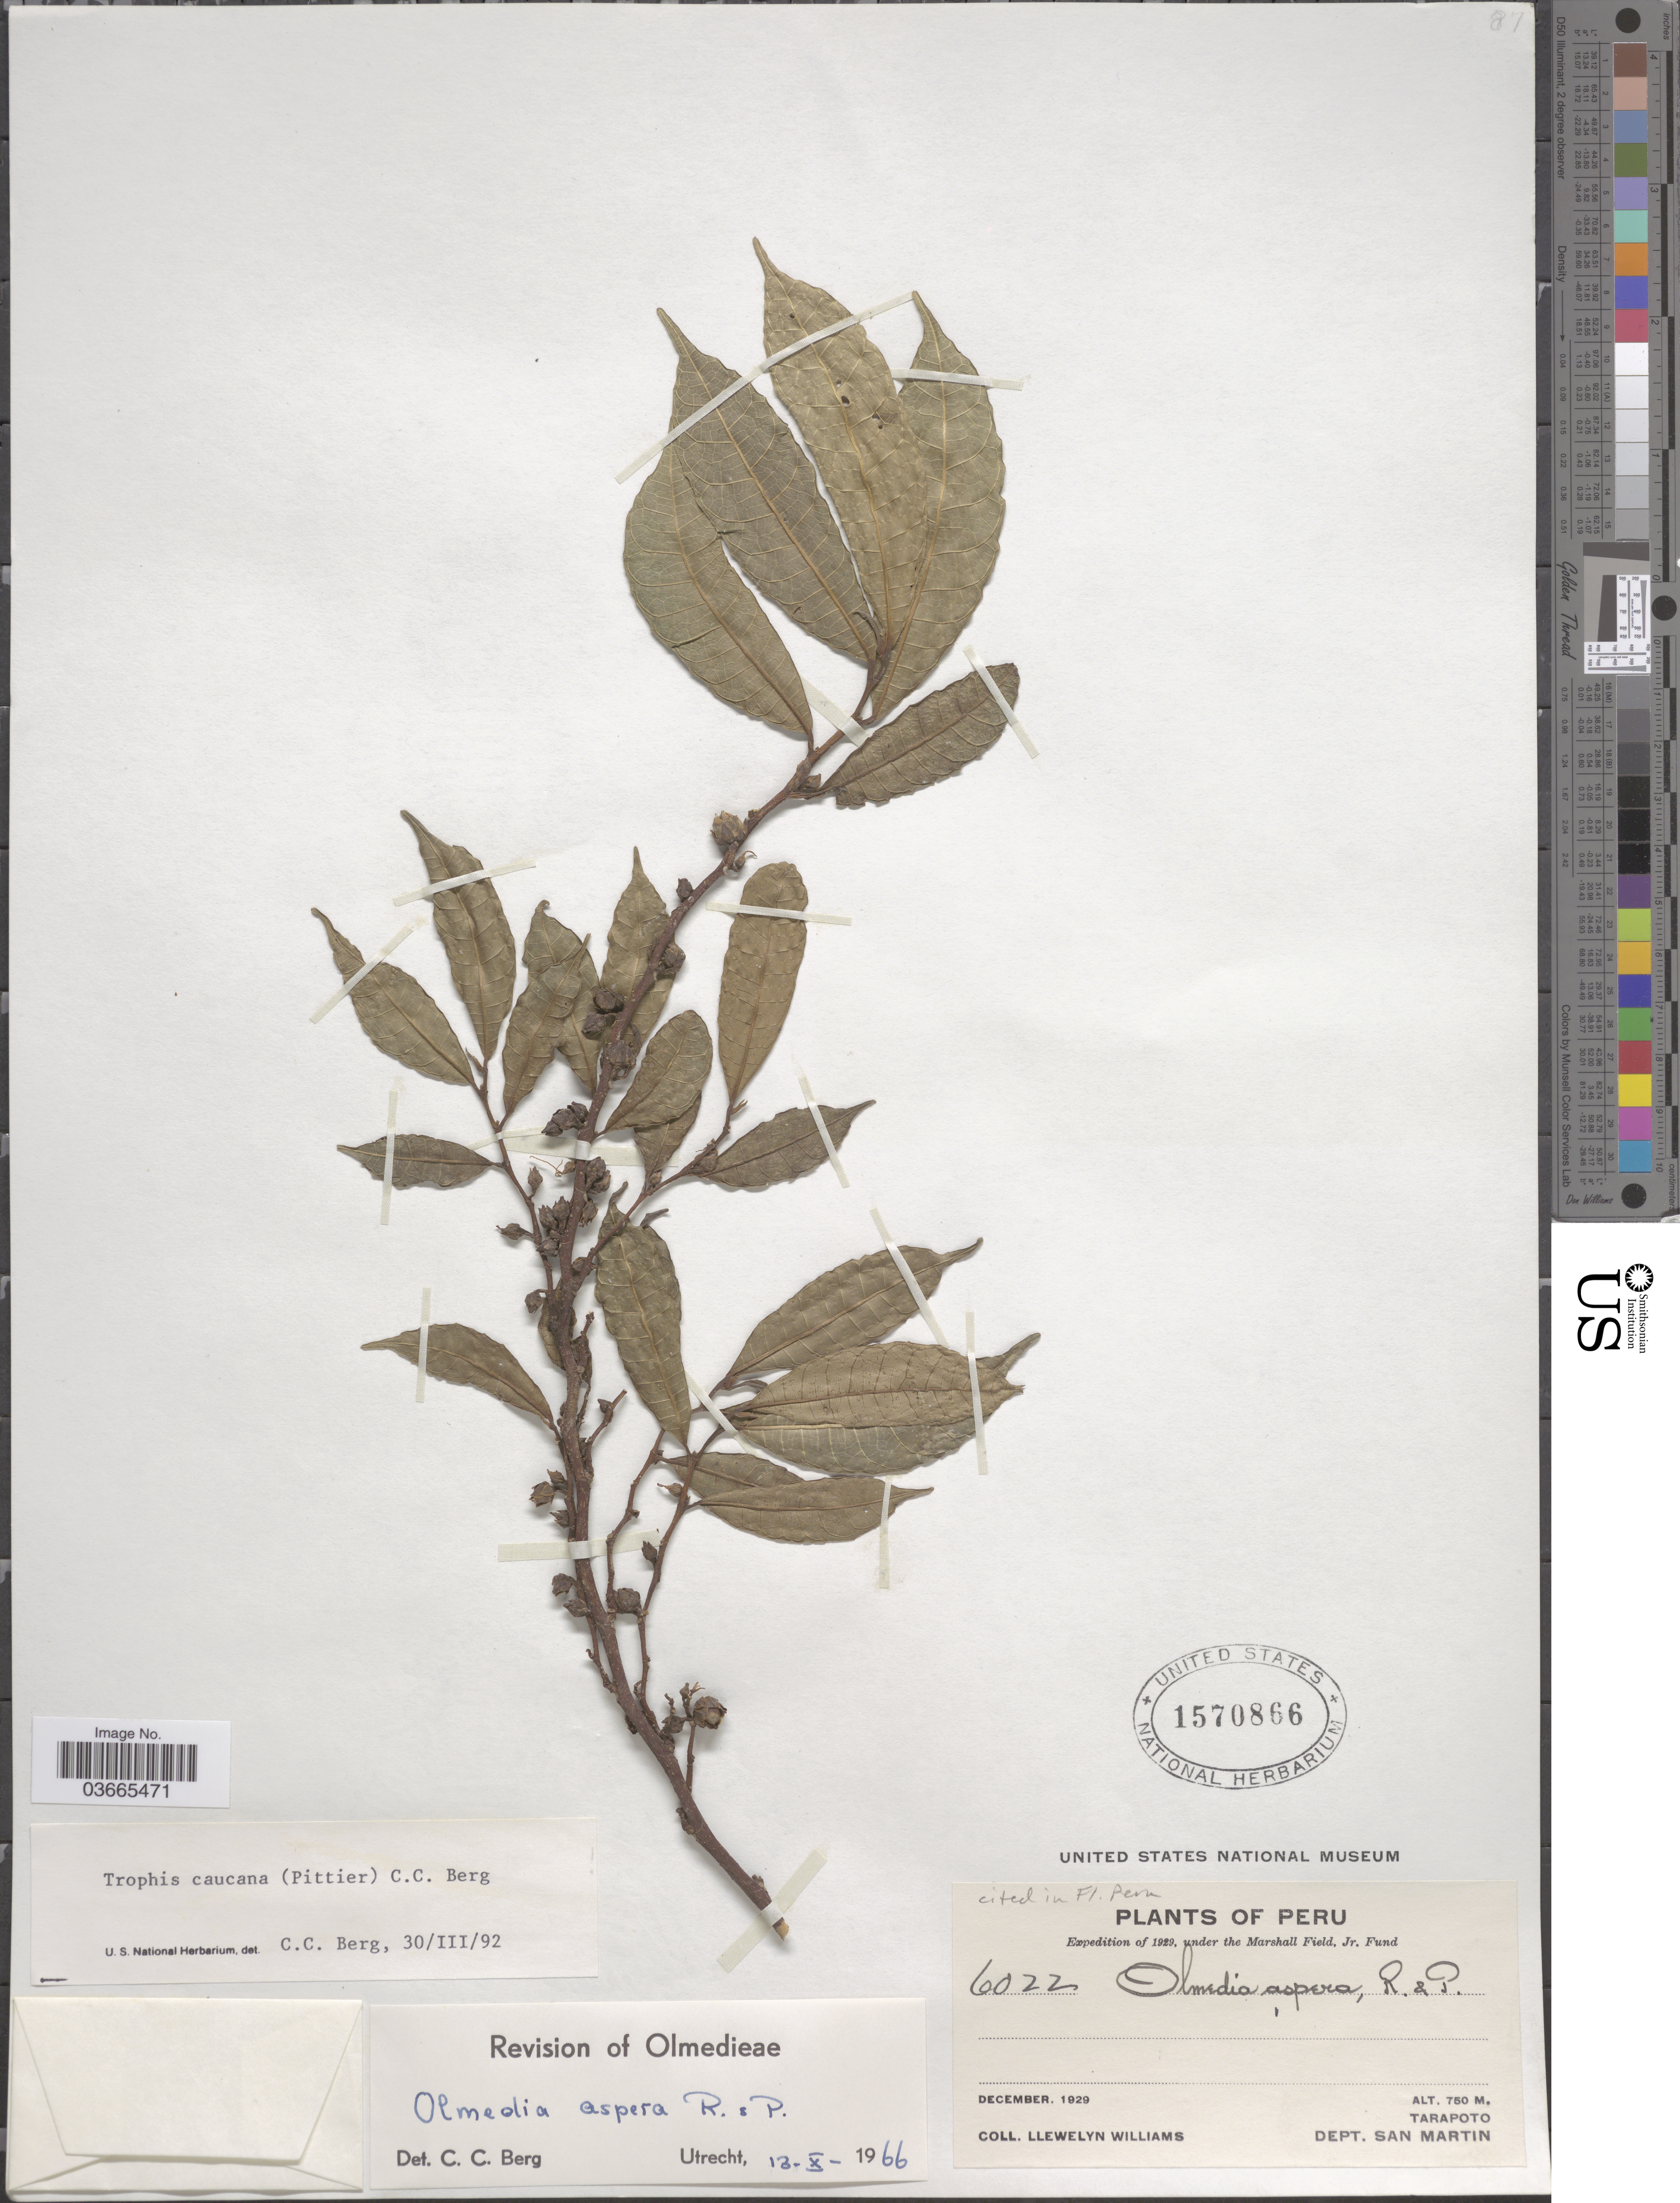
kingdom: Plantae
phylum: Tracheophyta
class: Magnoliopsida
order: Rosales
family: Moraceae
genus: Olmedia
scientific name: Olmedia aspera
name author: Ruiz & Pav.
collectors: Ll. Williams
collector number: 6022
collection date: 1929-12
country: Peru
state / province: San Martín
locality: Tarapoto. Dept. San Martin.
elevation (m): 750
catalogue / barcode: US 1570866